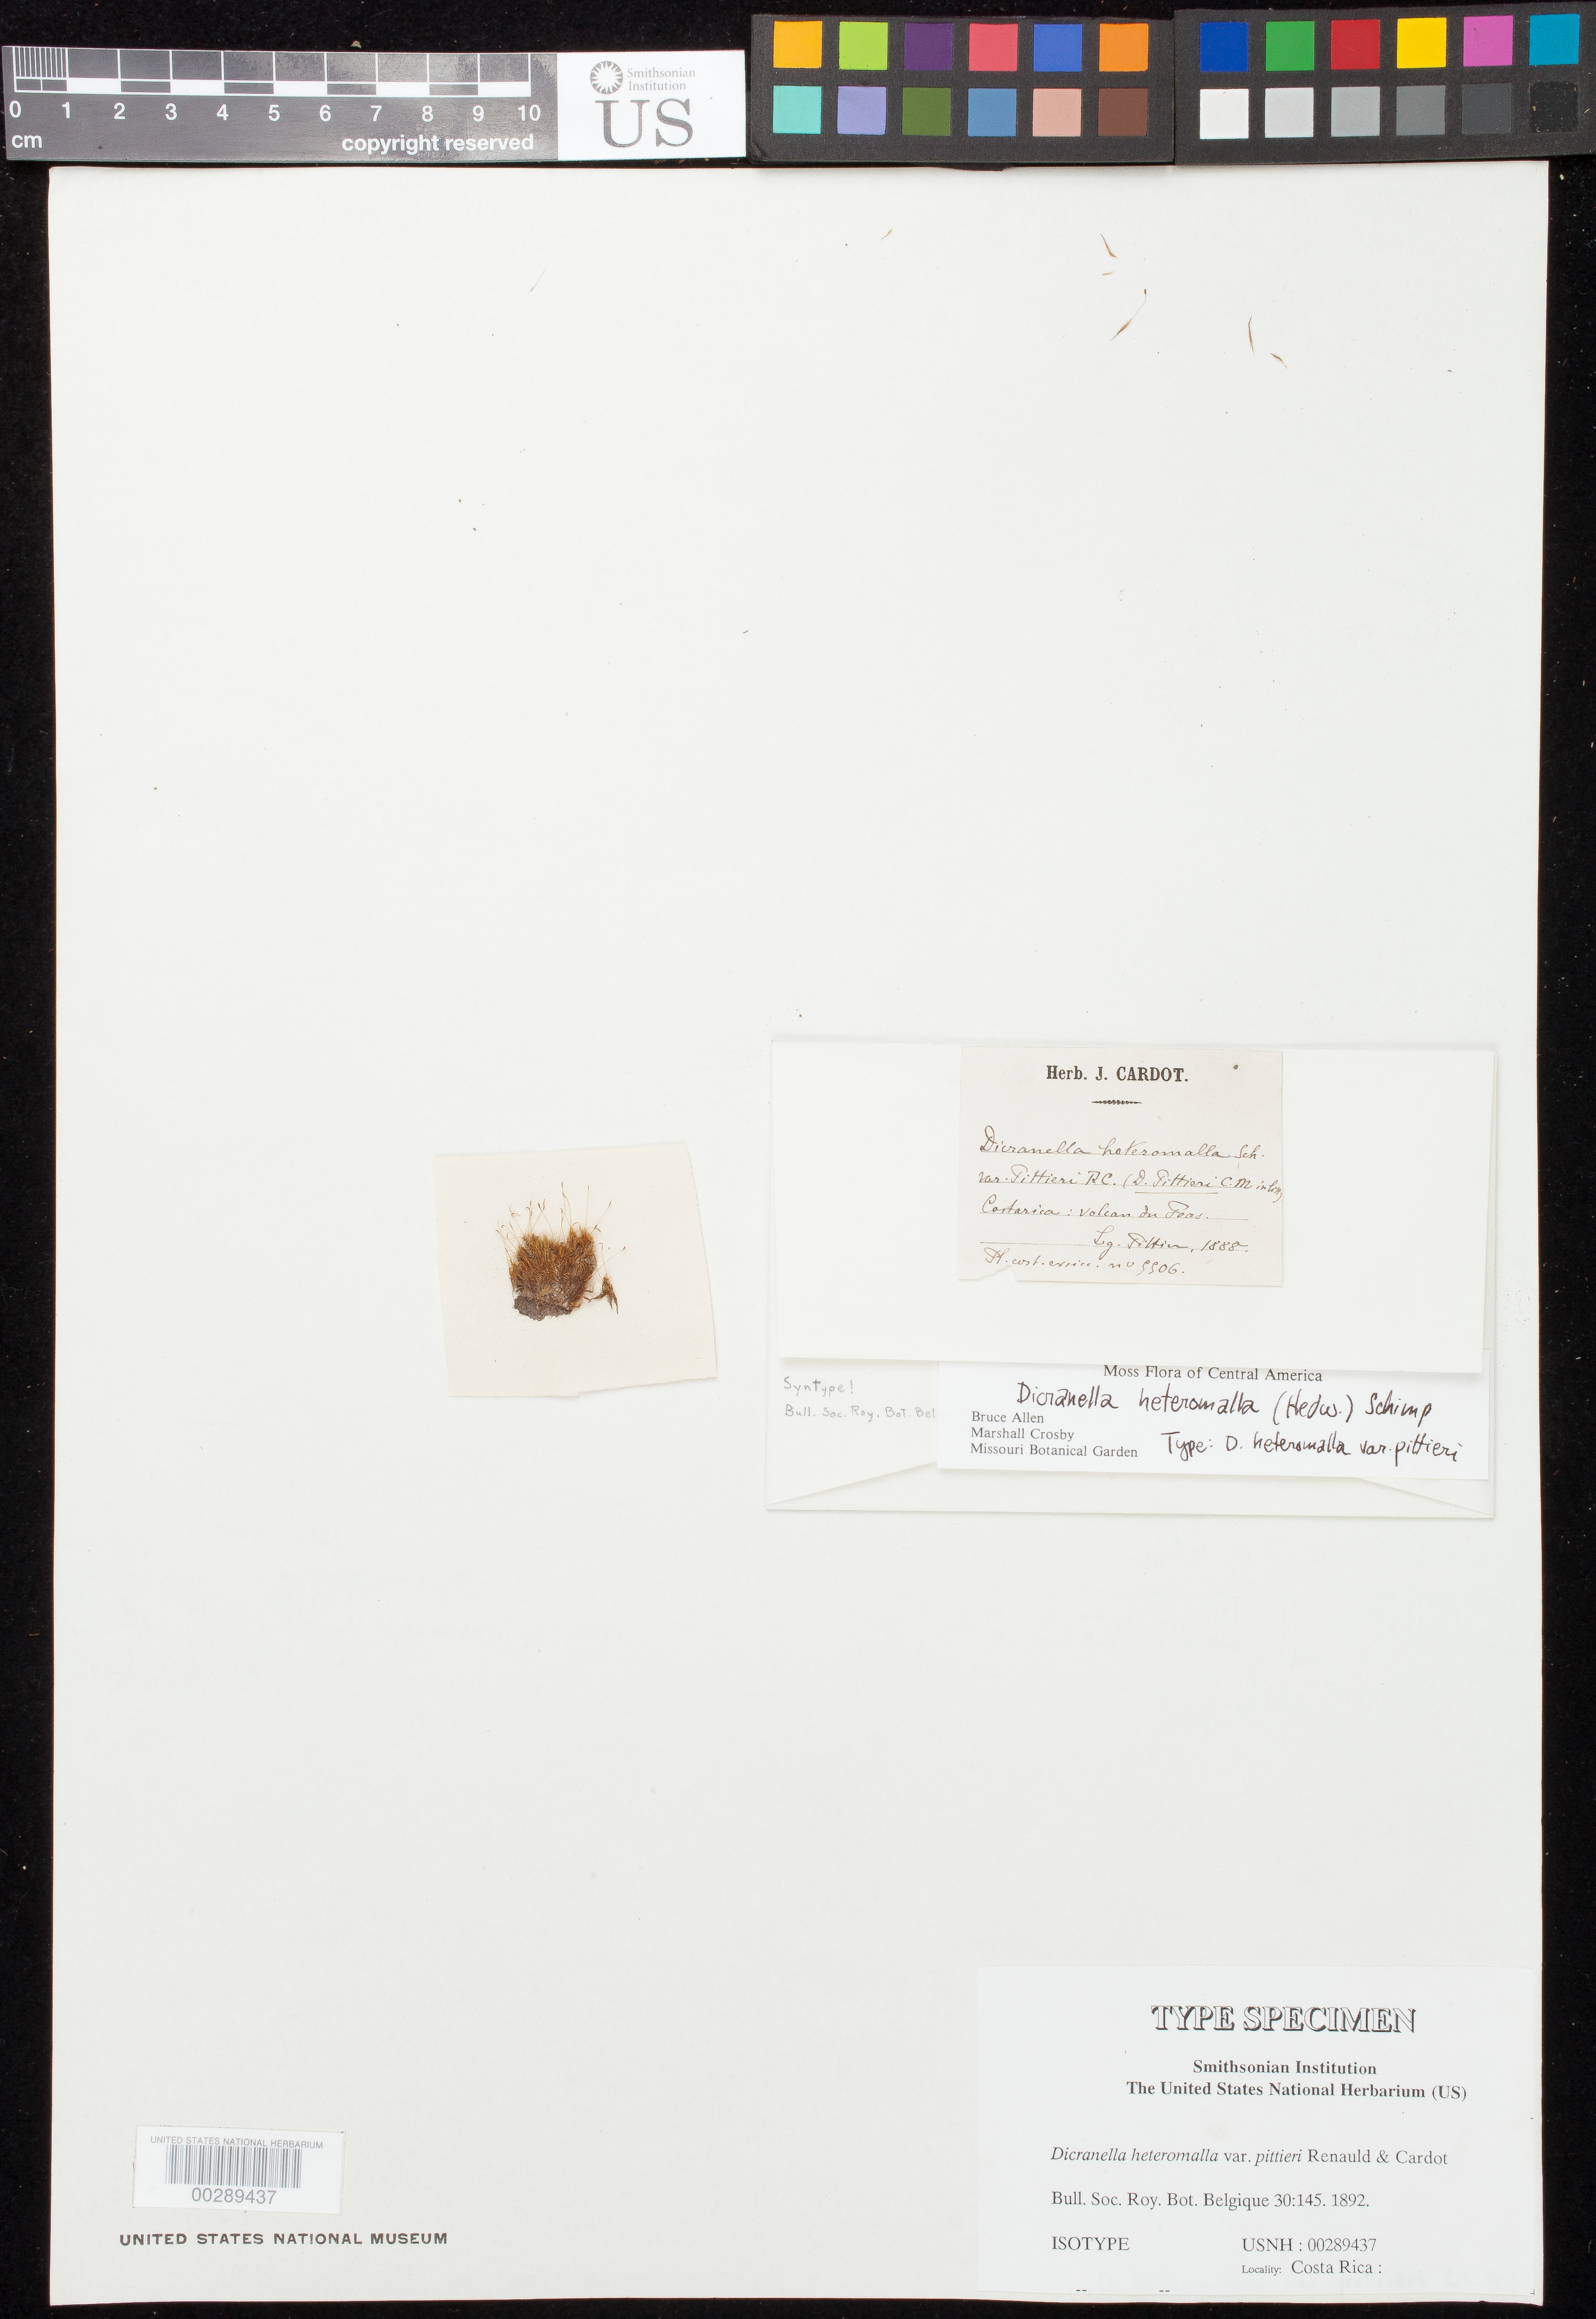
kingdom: Plantae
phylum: Bryophyta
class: Bryopsida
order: Dicranales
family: Dicranellaceae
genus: Dicranella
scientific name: Dicranella heteromalla var. pittieri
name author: Renauld & Cardot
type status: Isotype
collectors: H. F. Pittier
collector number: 9906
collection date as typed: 1888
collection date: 1888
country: Costa Rica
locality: Volcan du Poás